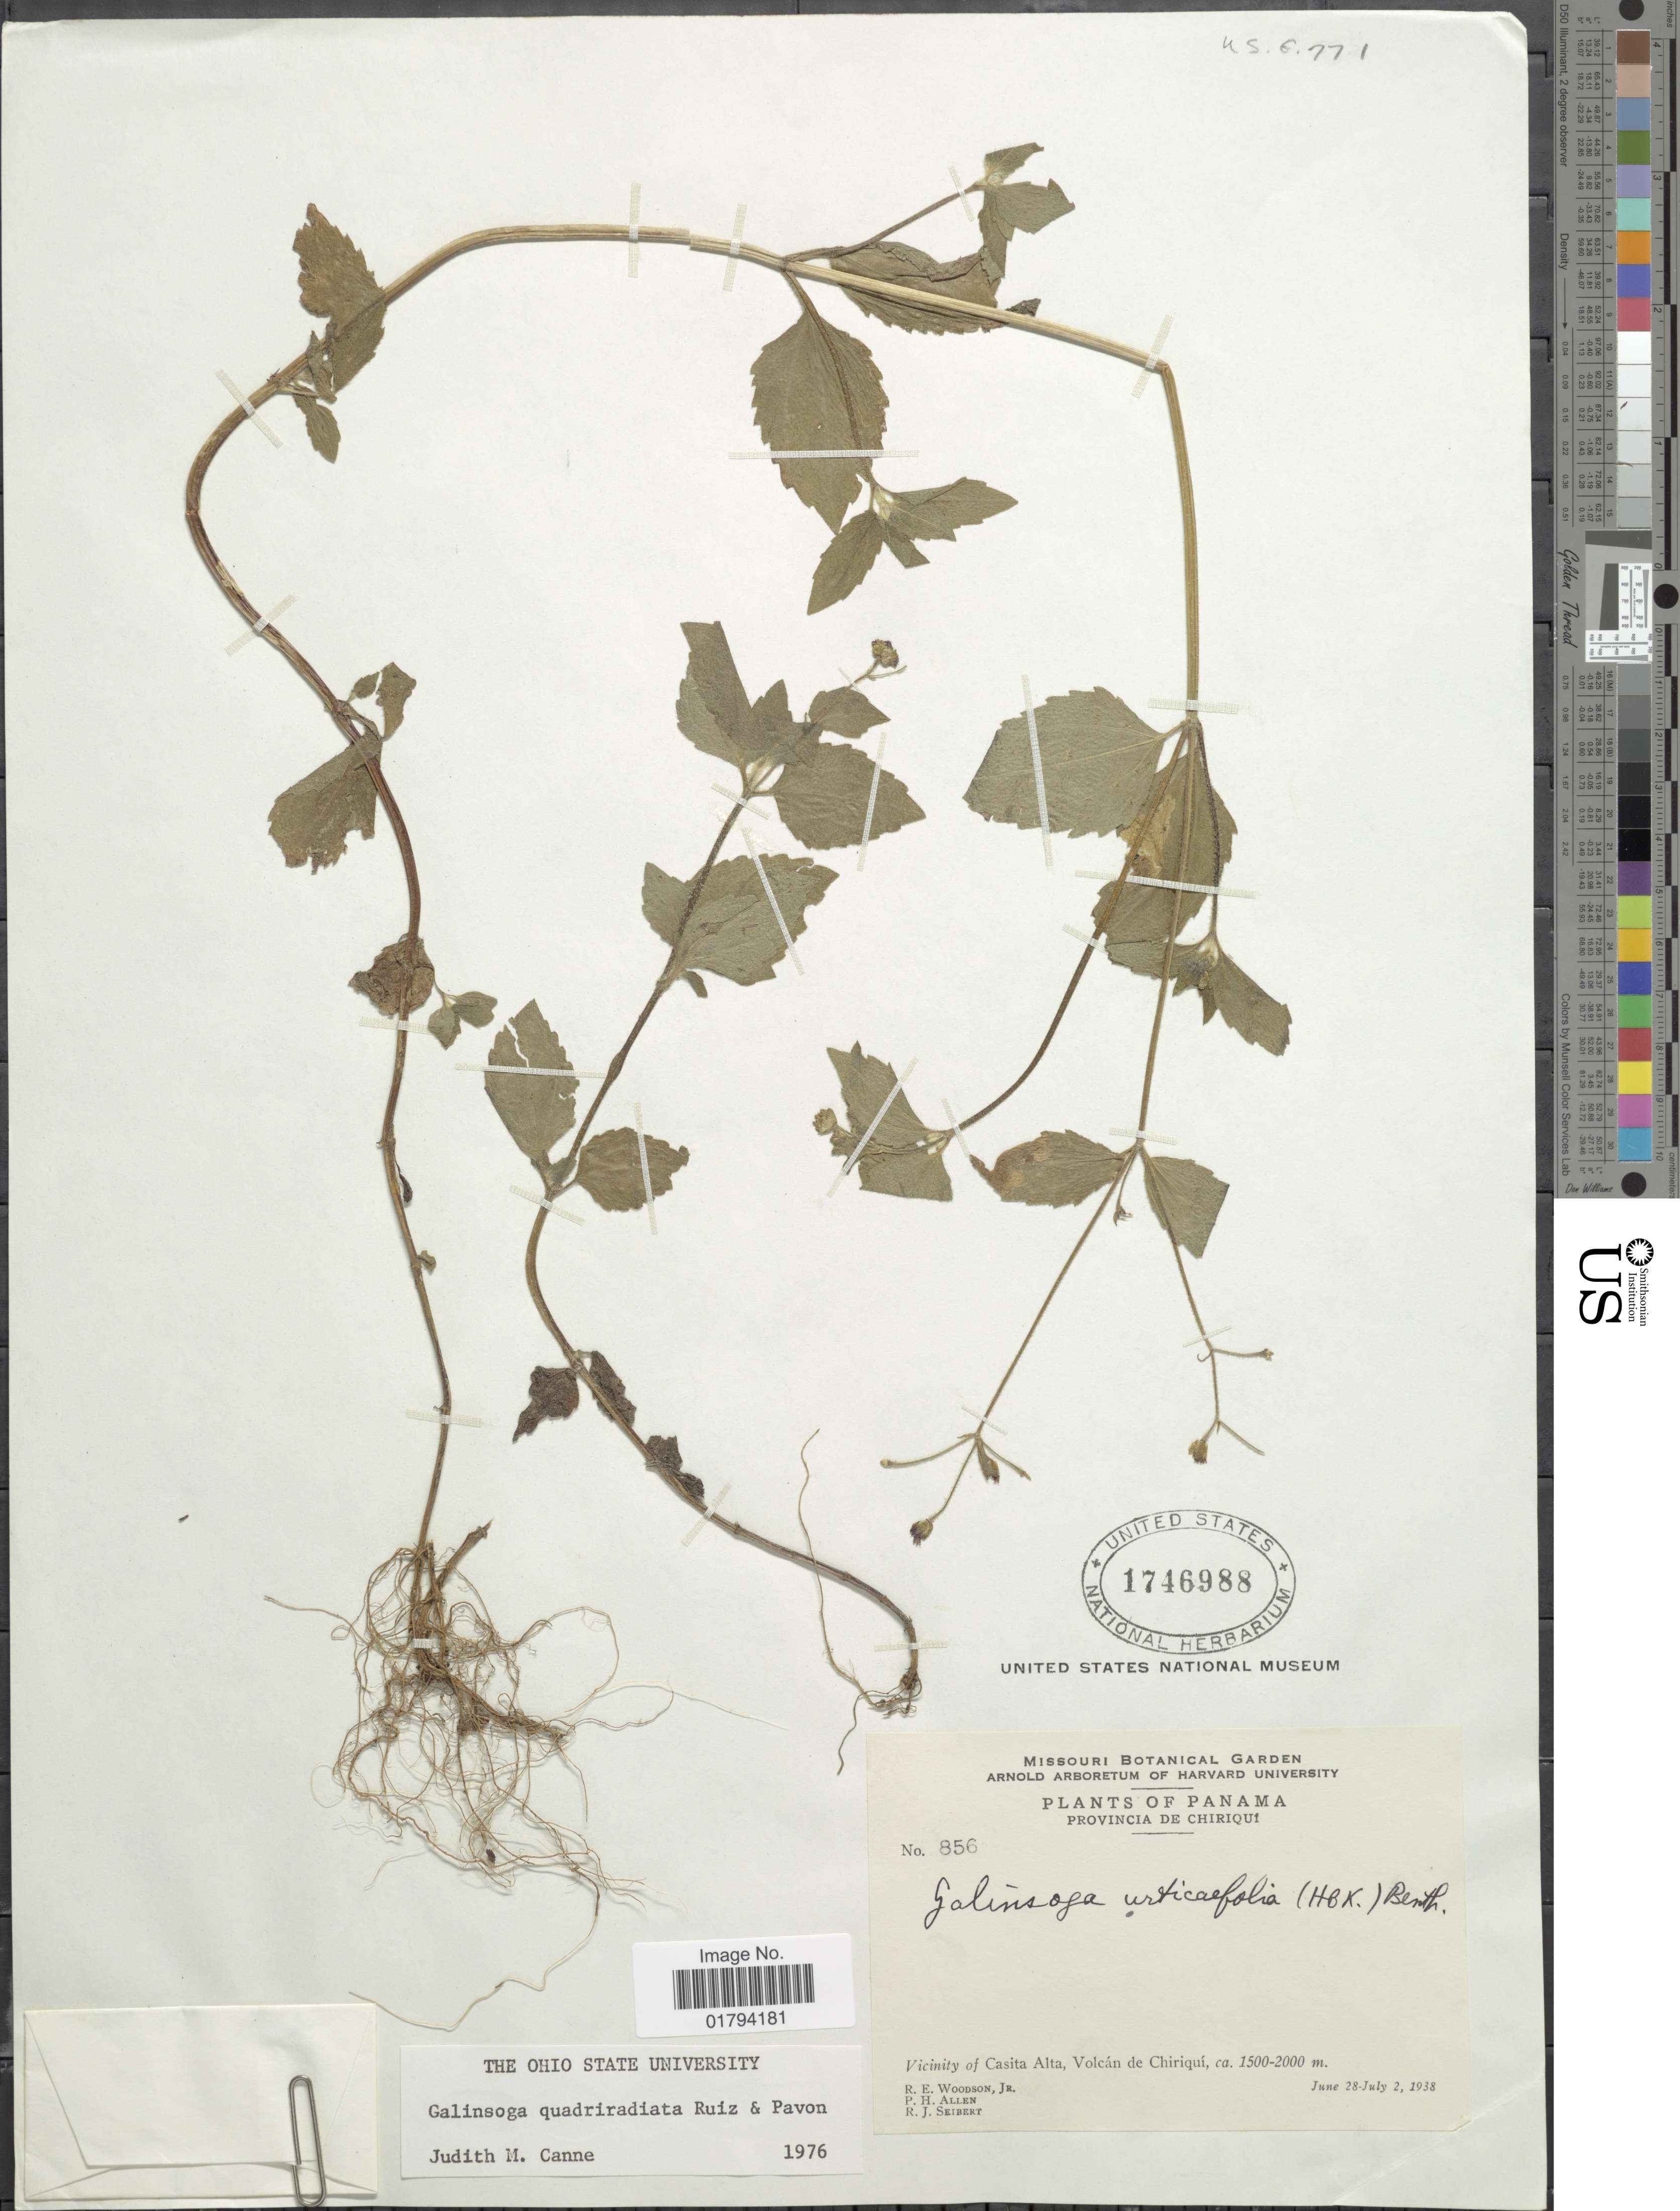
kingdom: Plantae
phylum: Tracheophyta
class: Magnoliopsida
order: Asterales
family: Asteraceae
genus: Galinsoga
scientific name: Galinsoga quadriradiata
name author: Ruiz & Pav.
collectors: R. E. Woodson, P. H. Allen & R. J. Seibert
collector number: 856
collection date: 1938-06-28/1938-07-02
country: Panama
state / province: Chiriqui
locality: Vicinity of Casita Alta, Volcan de Chiriqui.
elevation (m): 1500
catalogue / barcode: US 1746988